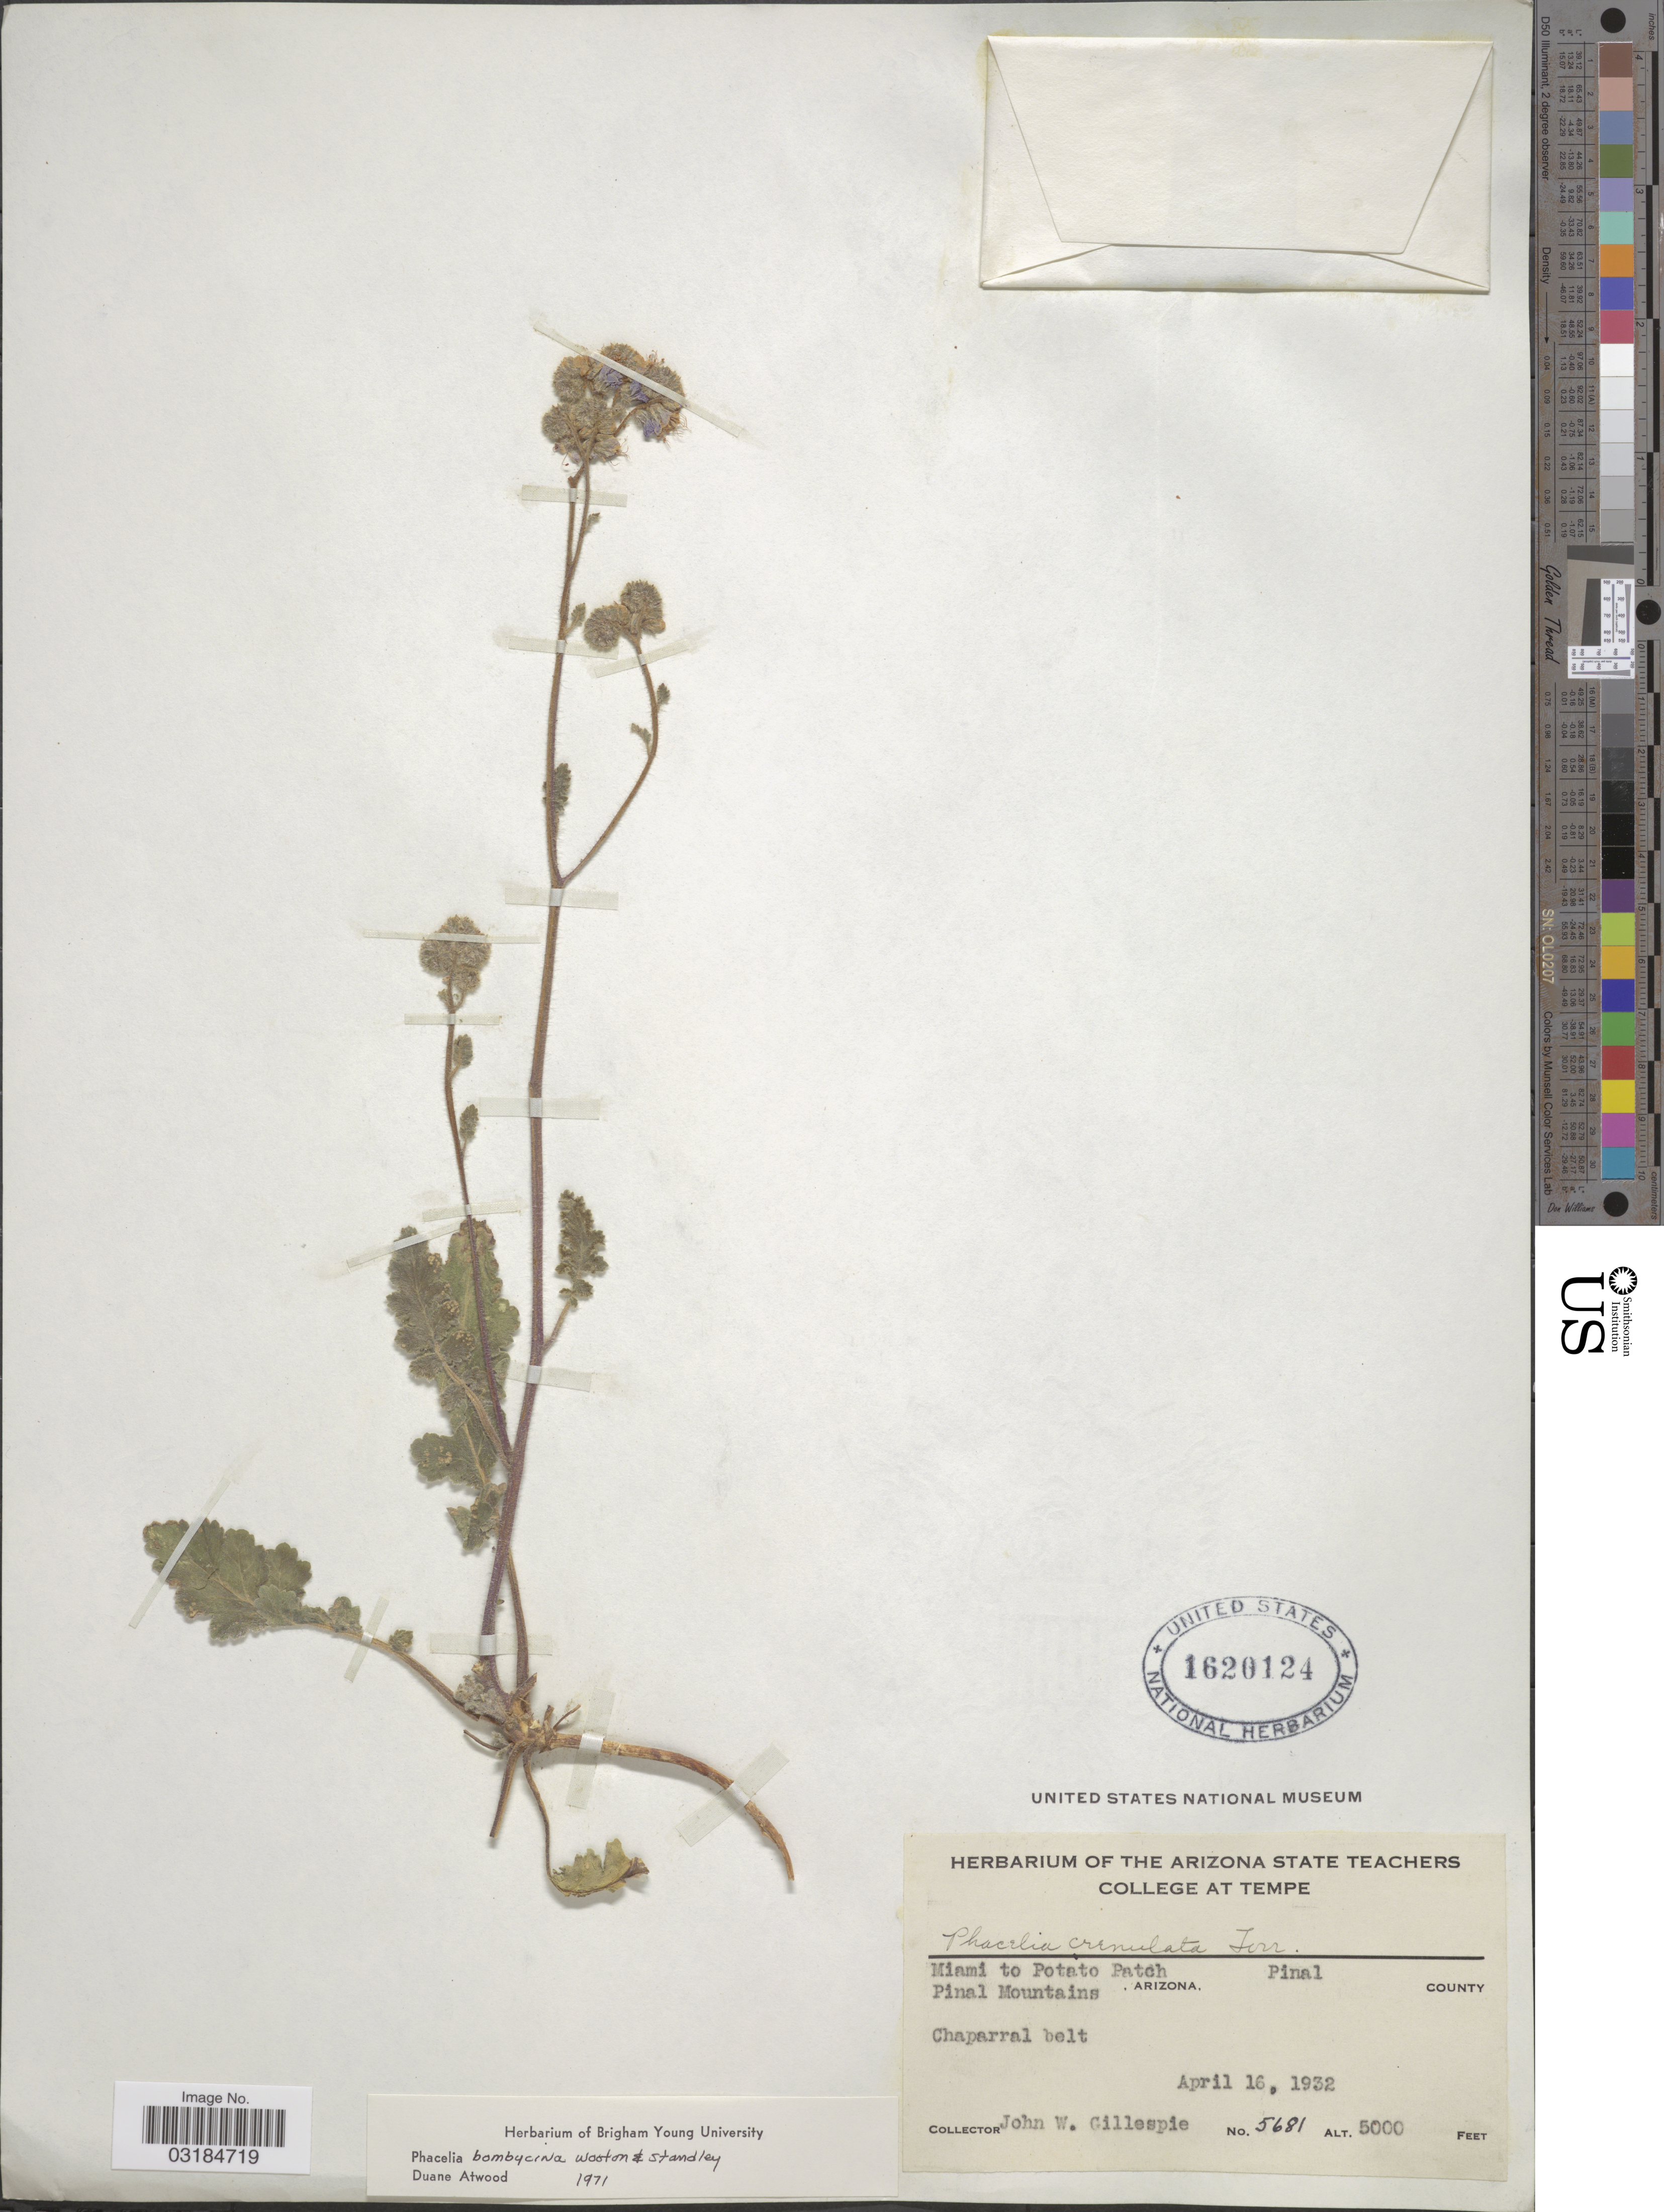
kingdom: Plantae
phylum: Tracheophyta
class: Magnoliopsida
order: Boraginales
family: Hydrophyllaceae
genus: Phacelia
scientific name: Phacelia bombycina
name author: Wooton & Standl.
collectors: J. W. Gillespie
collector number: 5681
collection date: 1932-04-16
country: United States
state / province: Arizona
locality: Miami to Potato Patch, Pinal County, Pinal Mountains.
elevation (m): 1524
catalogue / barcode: US 1620124